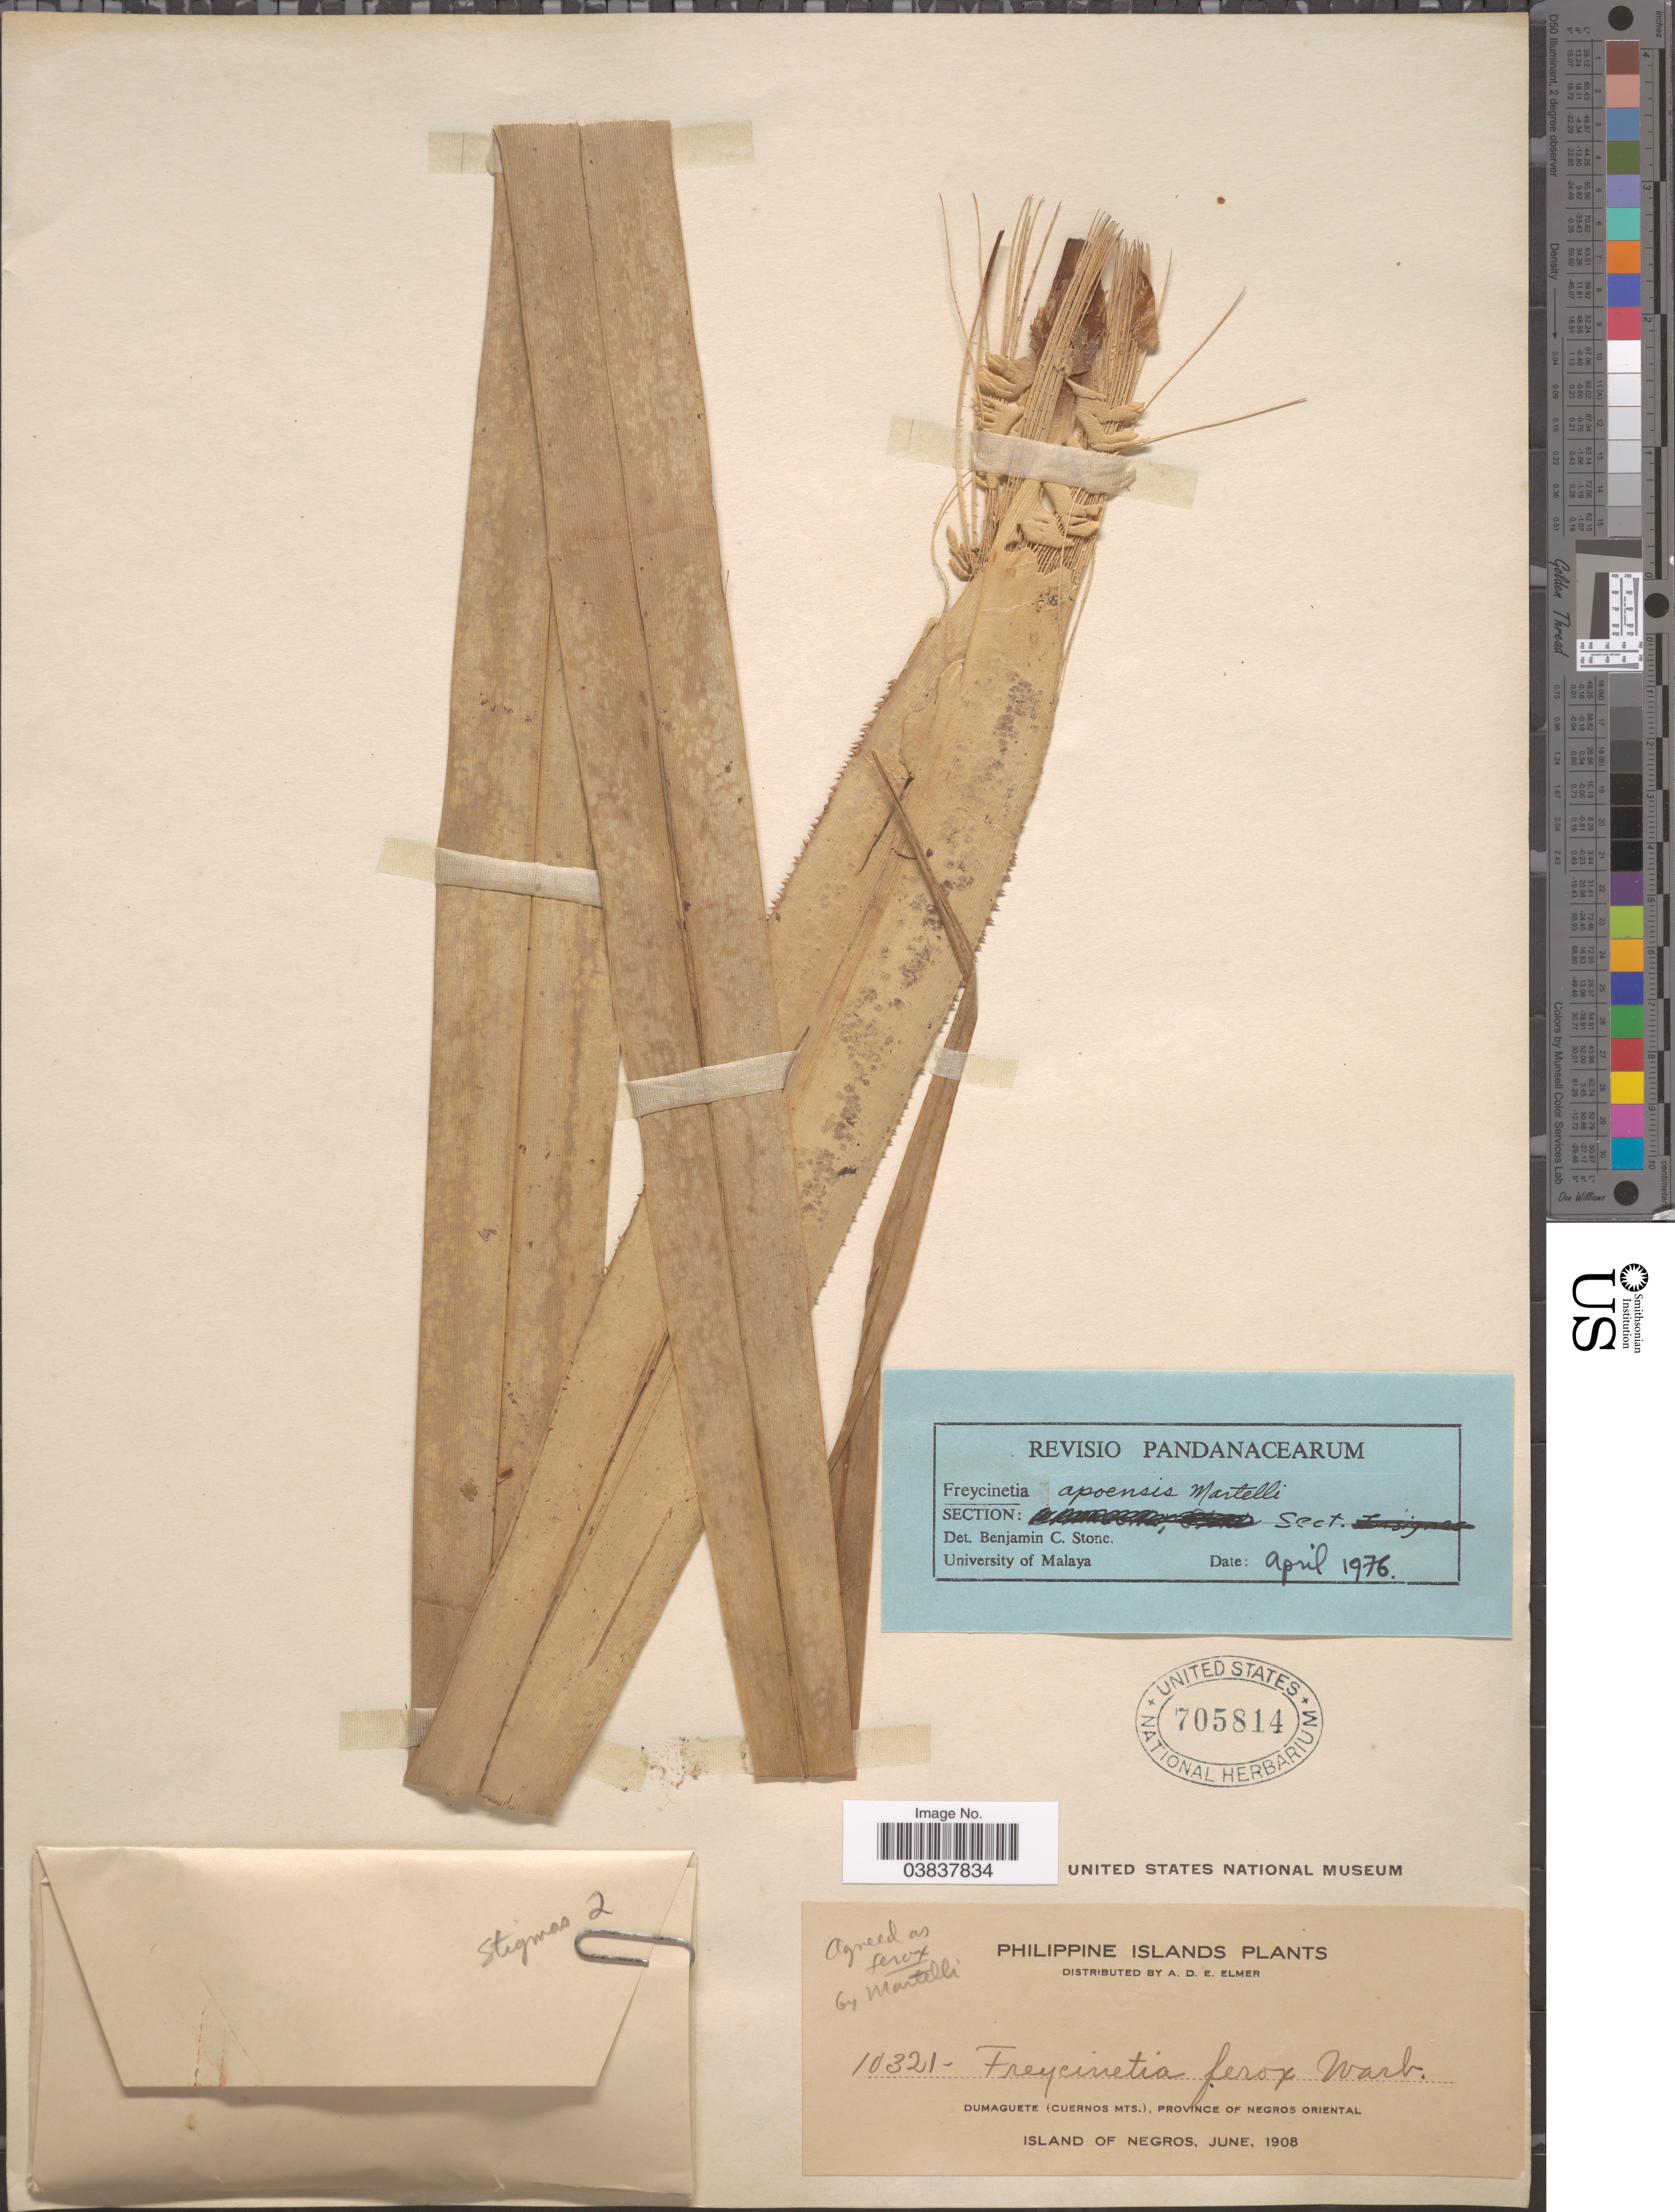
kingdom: Plantae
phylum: Tracheophyta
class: Liliopsida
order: Pandanales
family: Pandanaceae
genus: Freycinetia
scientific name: Freycinetia apoensis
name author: Martelli in Elmer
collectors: A. D. E. Elmer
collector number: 10321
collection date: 1908-06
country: Philippines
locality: Dumaguete (Cuernos Mts.), Province of Negros Oriental, Island of Negros.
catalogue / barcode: US 705814